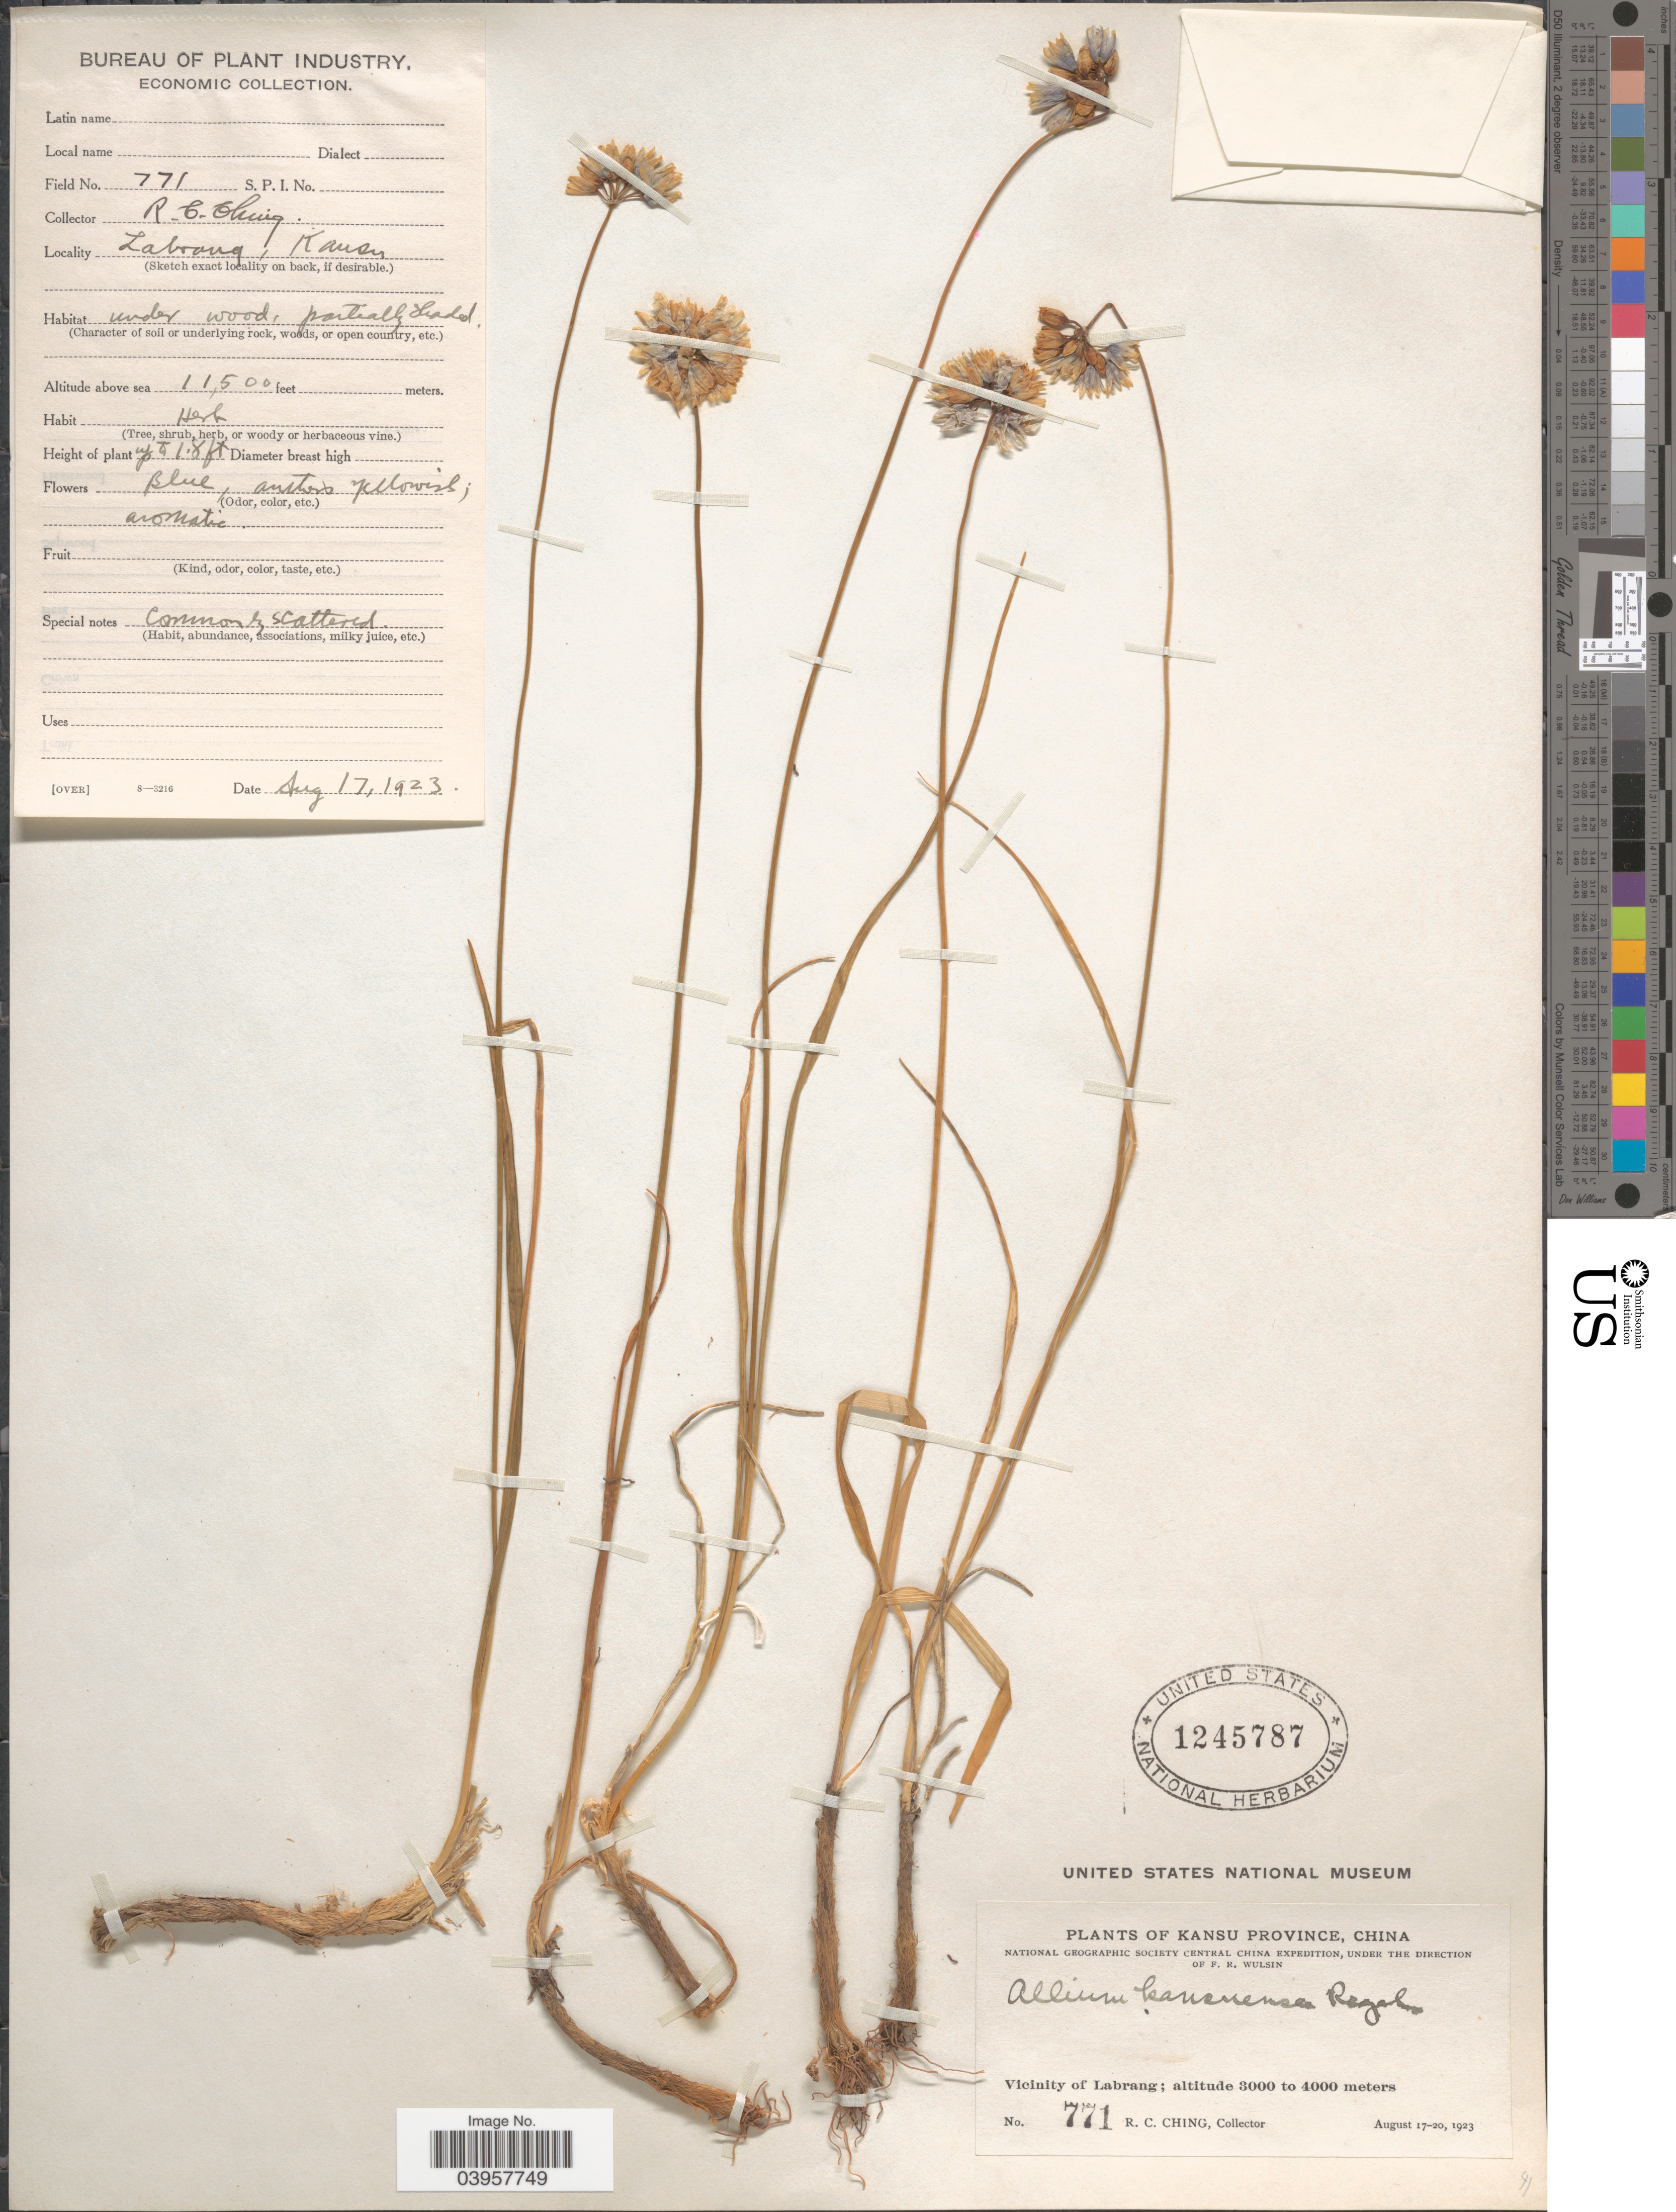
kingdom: Plantae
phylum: Tracheophyta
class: Liliopsida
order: Asparagales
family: Amaryllidaceae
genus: Allium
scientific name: Allium kansuense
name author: Regel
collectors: R. C. Ching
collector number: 771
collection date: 1923-08-17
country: China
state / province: Gansu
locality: Kansu Province. Vicinity of Labrang. Labrang, Kansu.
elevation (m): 3505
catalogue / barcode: US 1245787